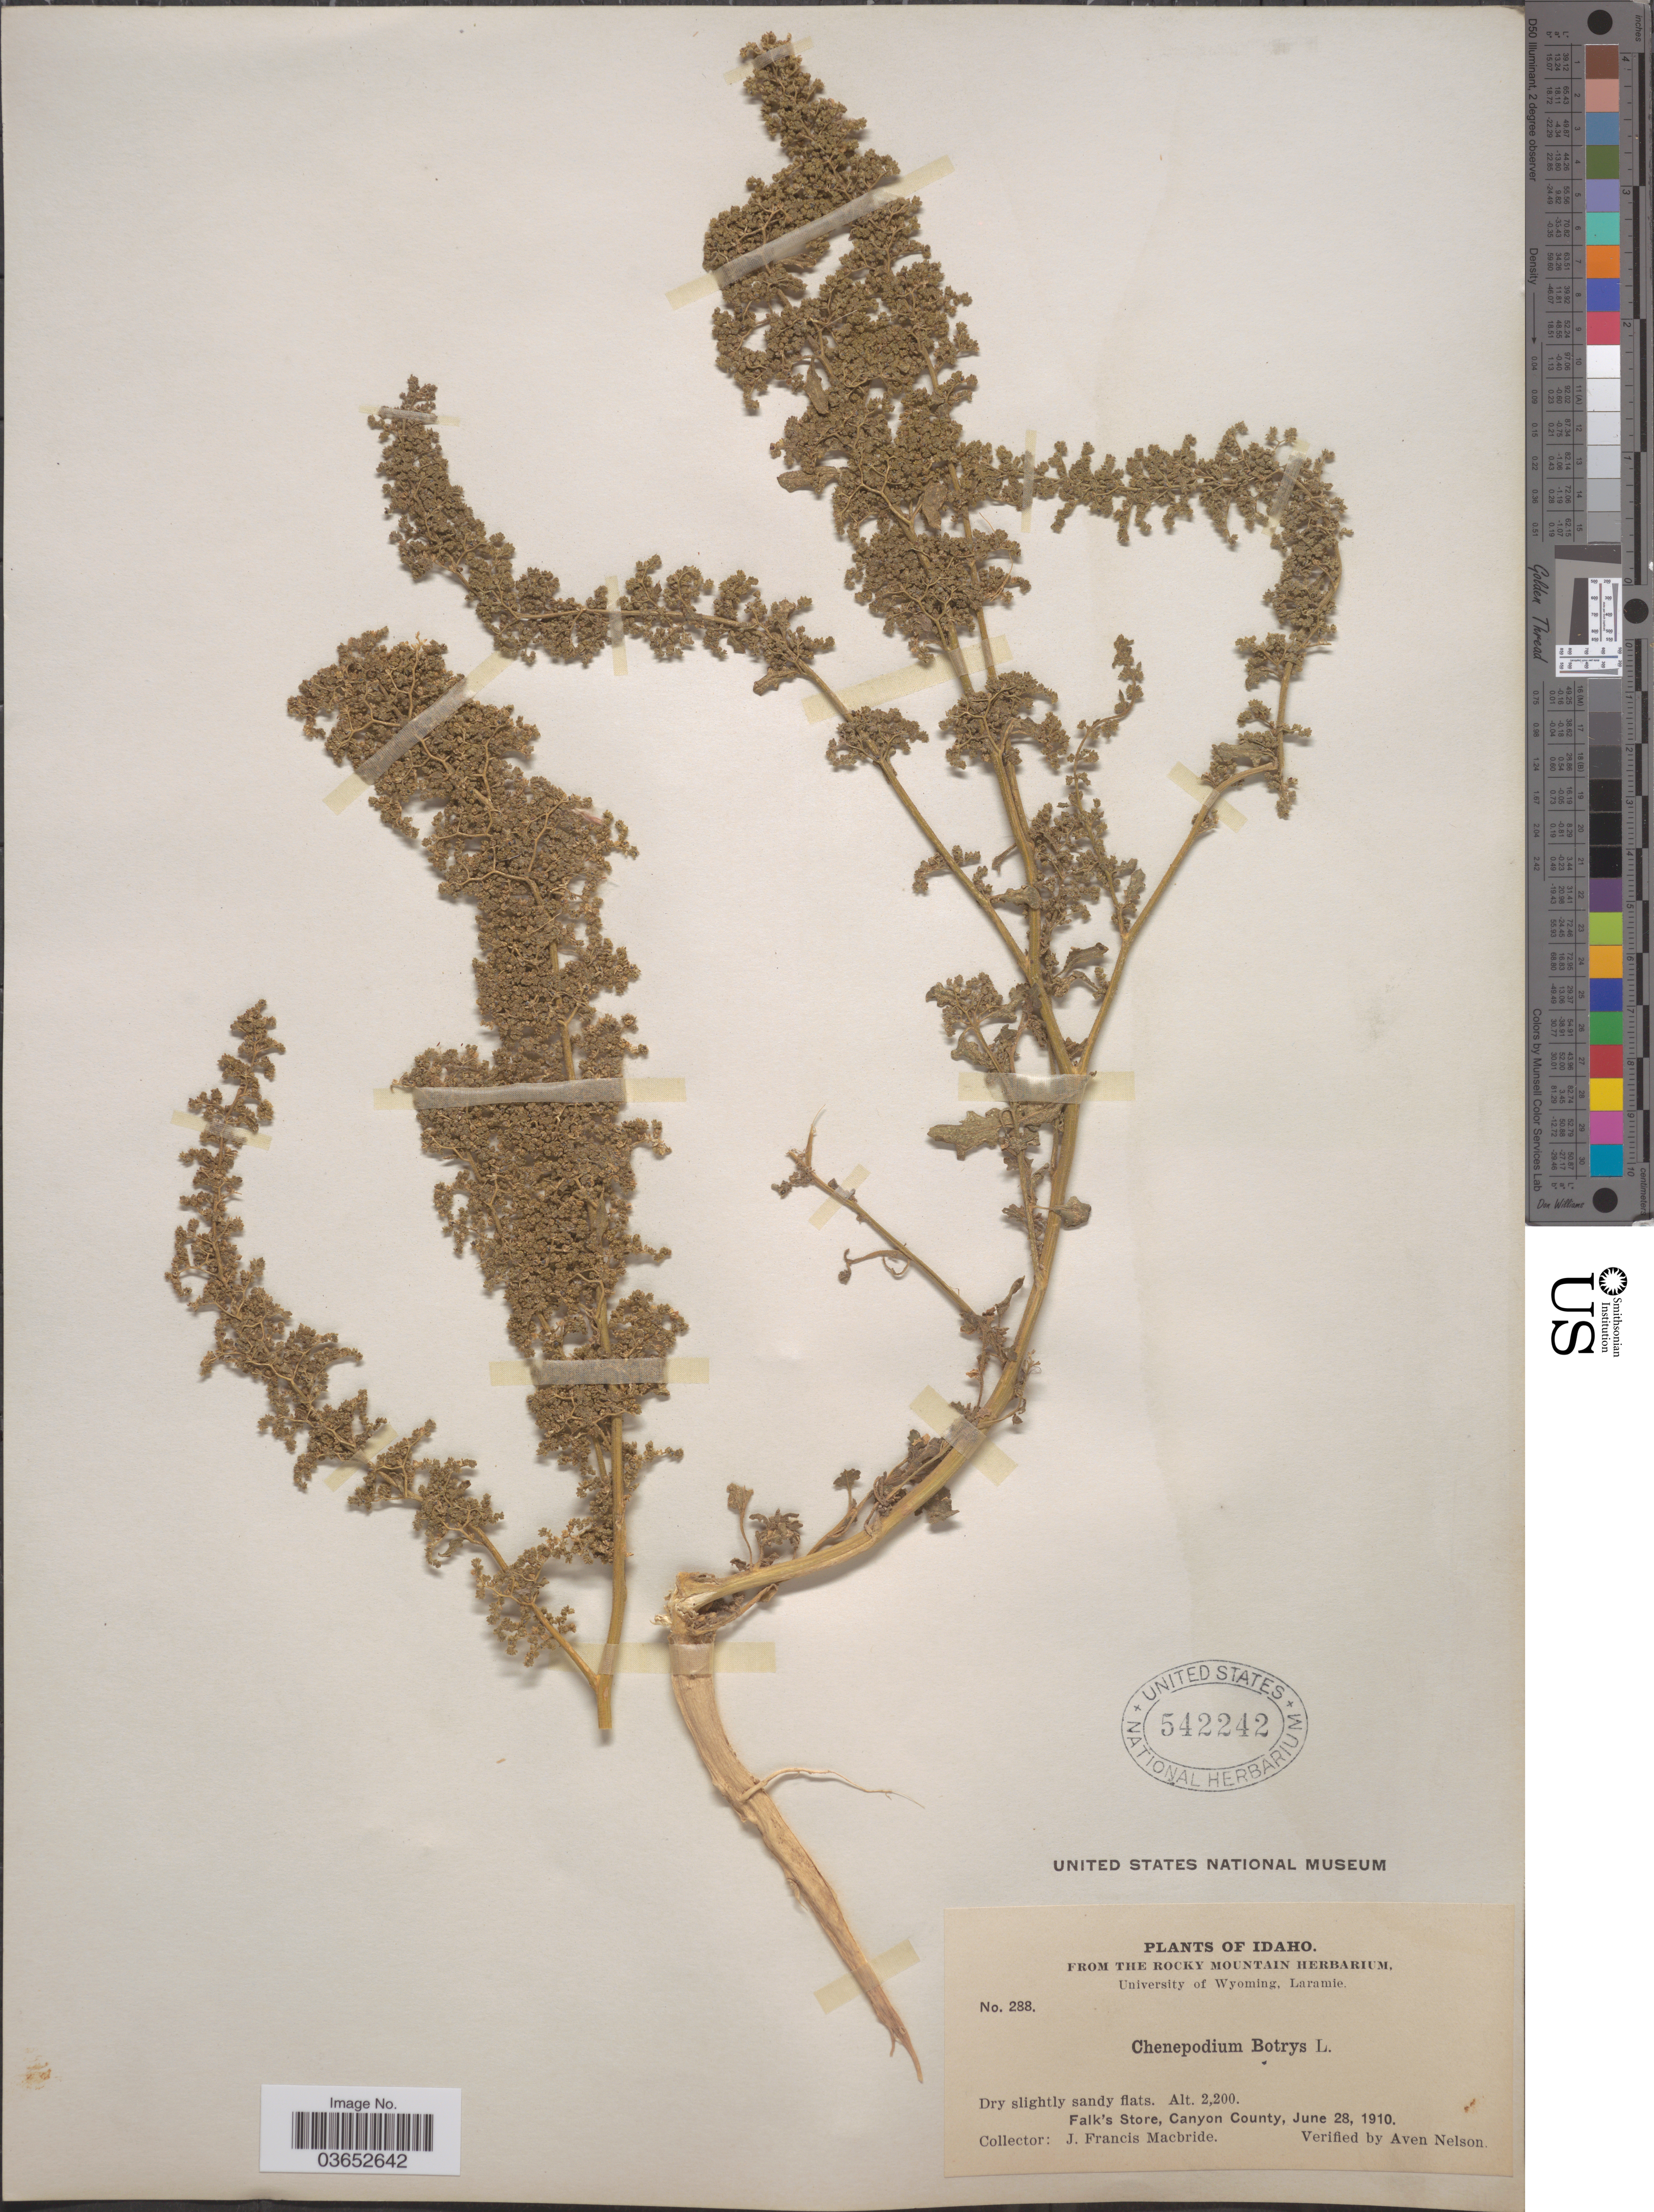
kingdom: Plantae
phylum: Tracheophyta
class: Magnoliopsida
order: Caryophyllales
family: Amaranthaceae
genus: Chenopodium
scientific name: Chenopodium botrys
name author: L.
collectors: J. F. Macbride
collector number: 288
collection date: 1910-06-28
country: United States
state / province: Idaho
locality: Falk's Store, Canyon County.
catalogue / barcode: US 542242